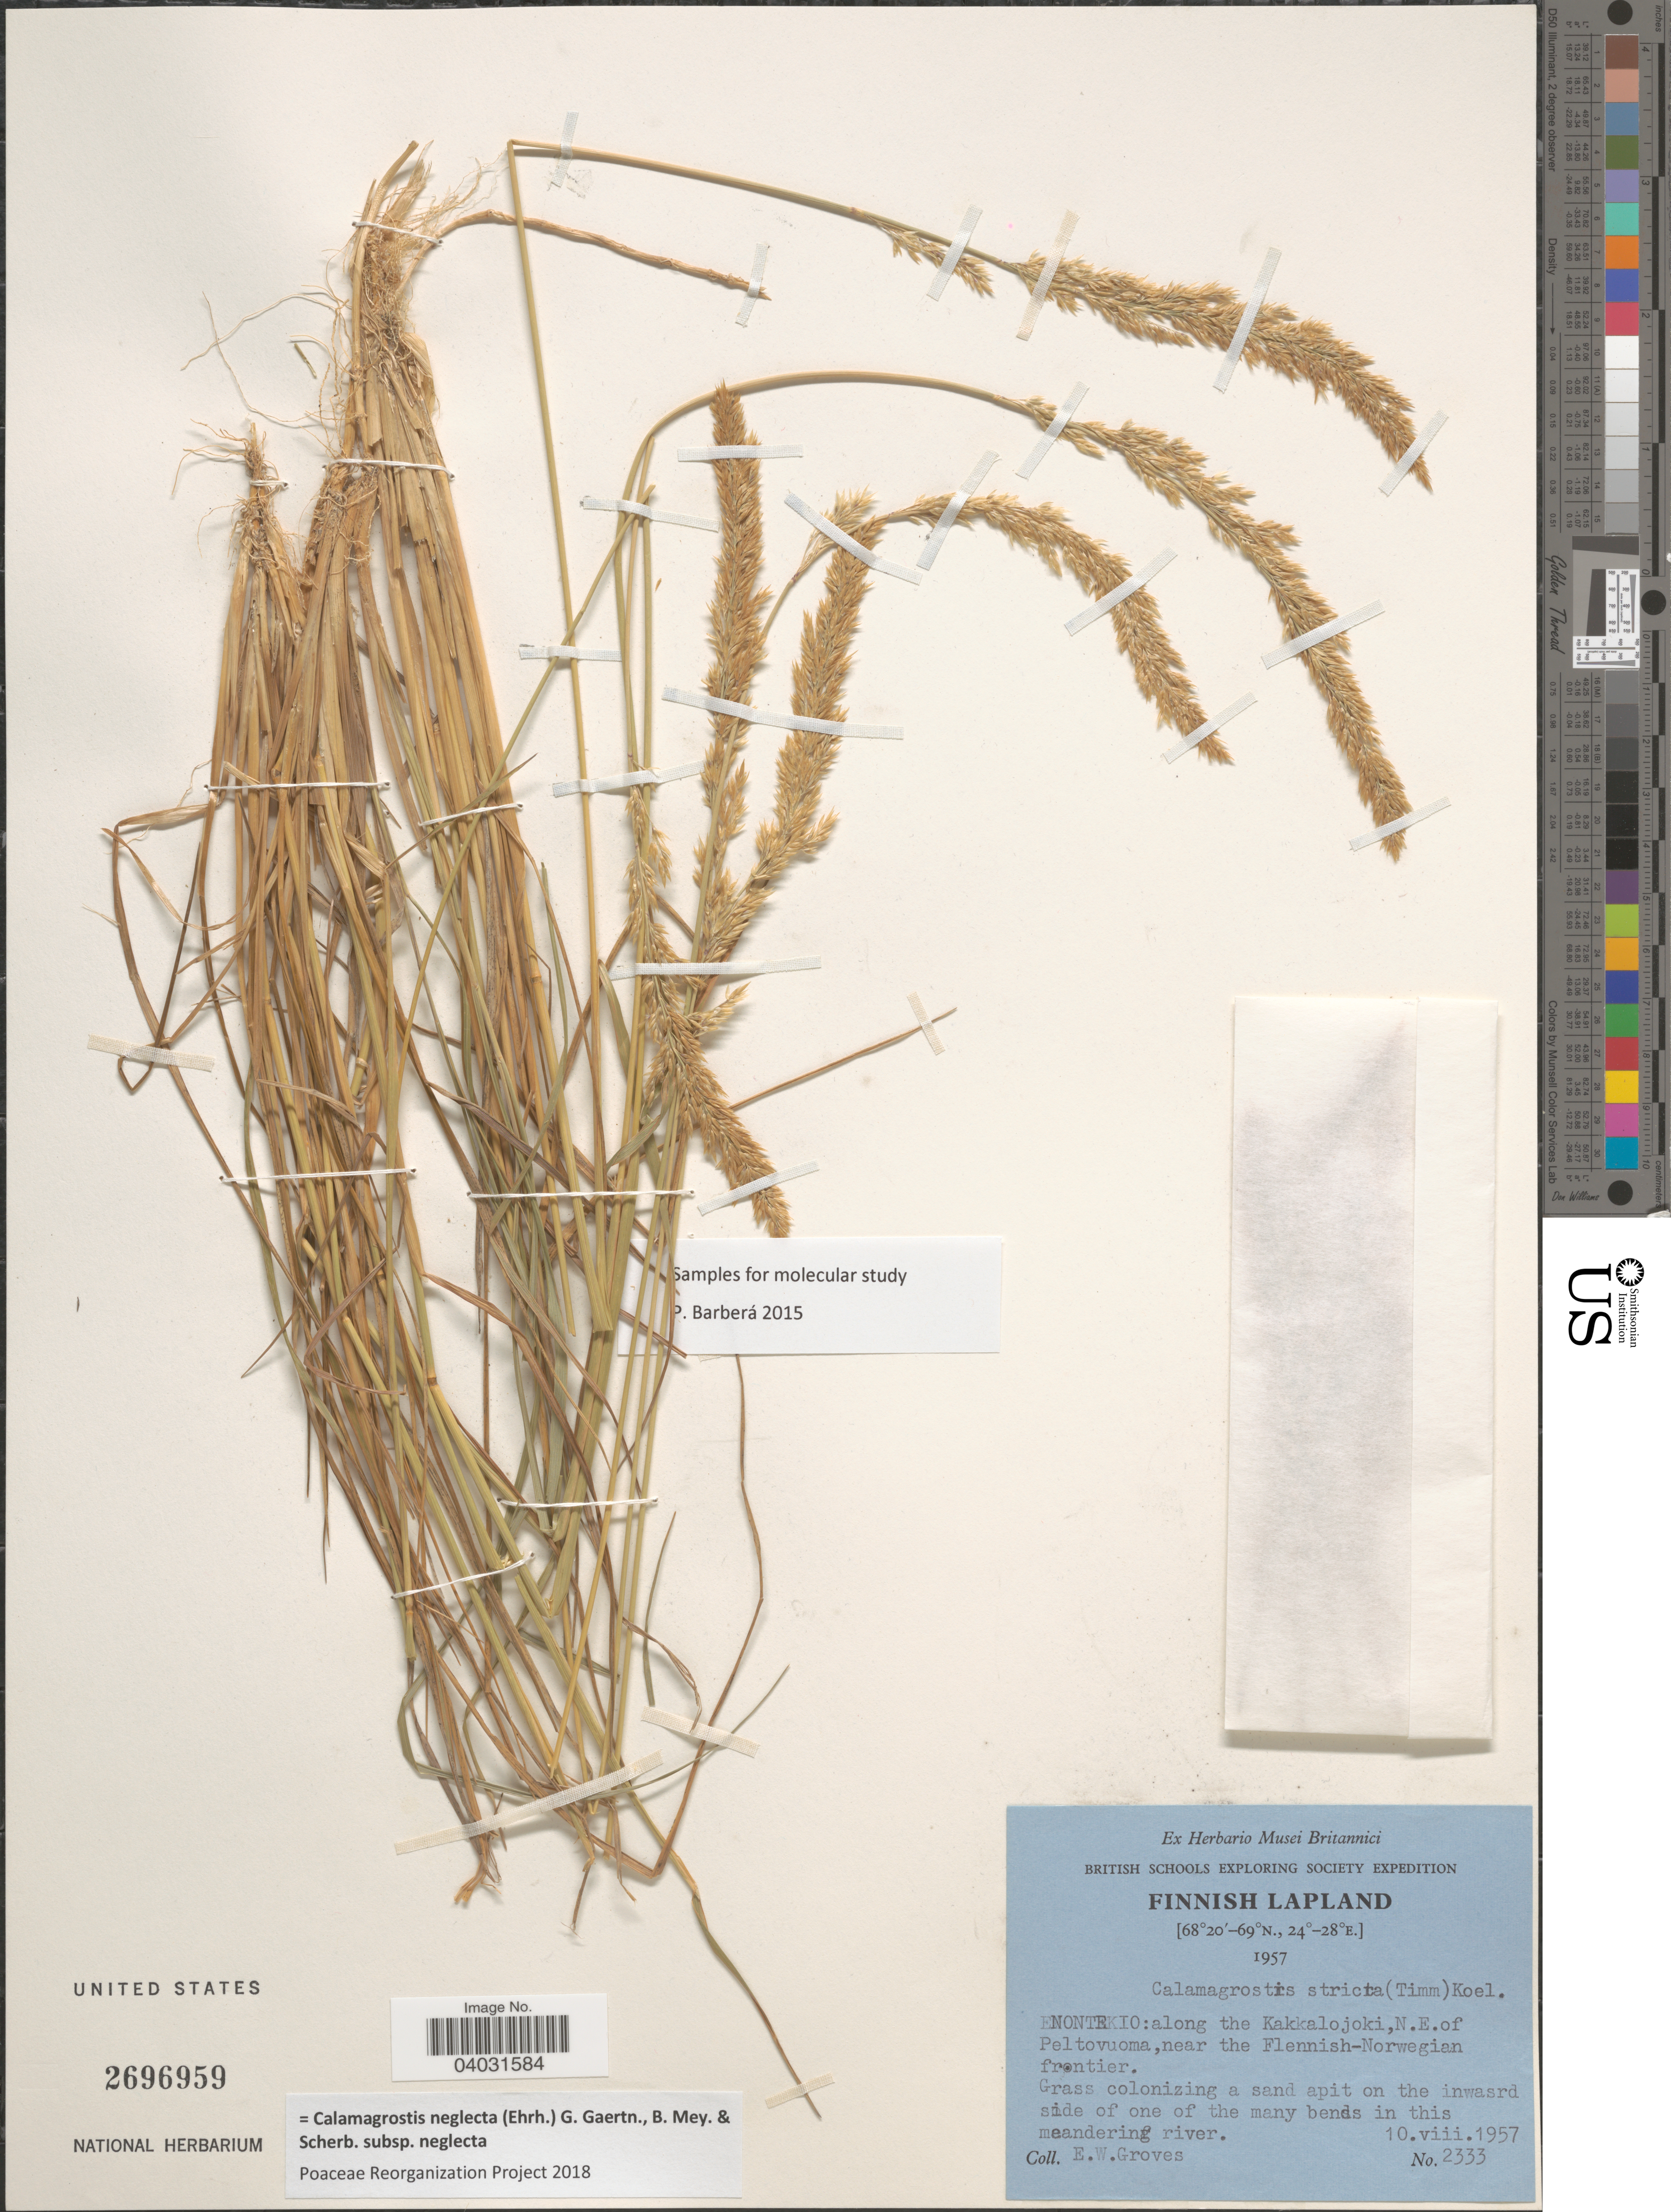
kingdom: Plantae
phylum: Tracheophyta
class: Liliopsida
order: Poales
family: Poaceae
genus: Calamagrostis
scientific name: Calamagrostis neglecta subsp. neglecta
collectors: E. Groves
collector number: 2333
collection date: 1957-08-10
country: Finland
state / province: Lappi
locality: Finnish Lapland. Enontekio: along the Kakkalojoki, N.E. of Peltovuoma, near the Flennish-Norwegian frontier.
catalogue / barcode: US 2696959